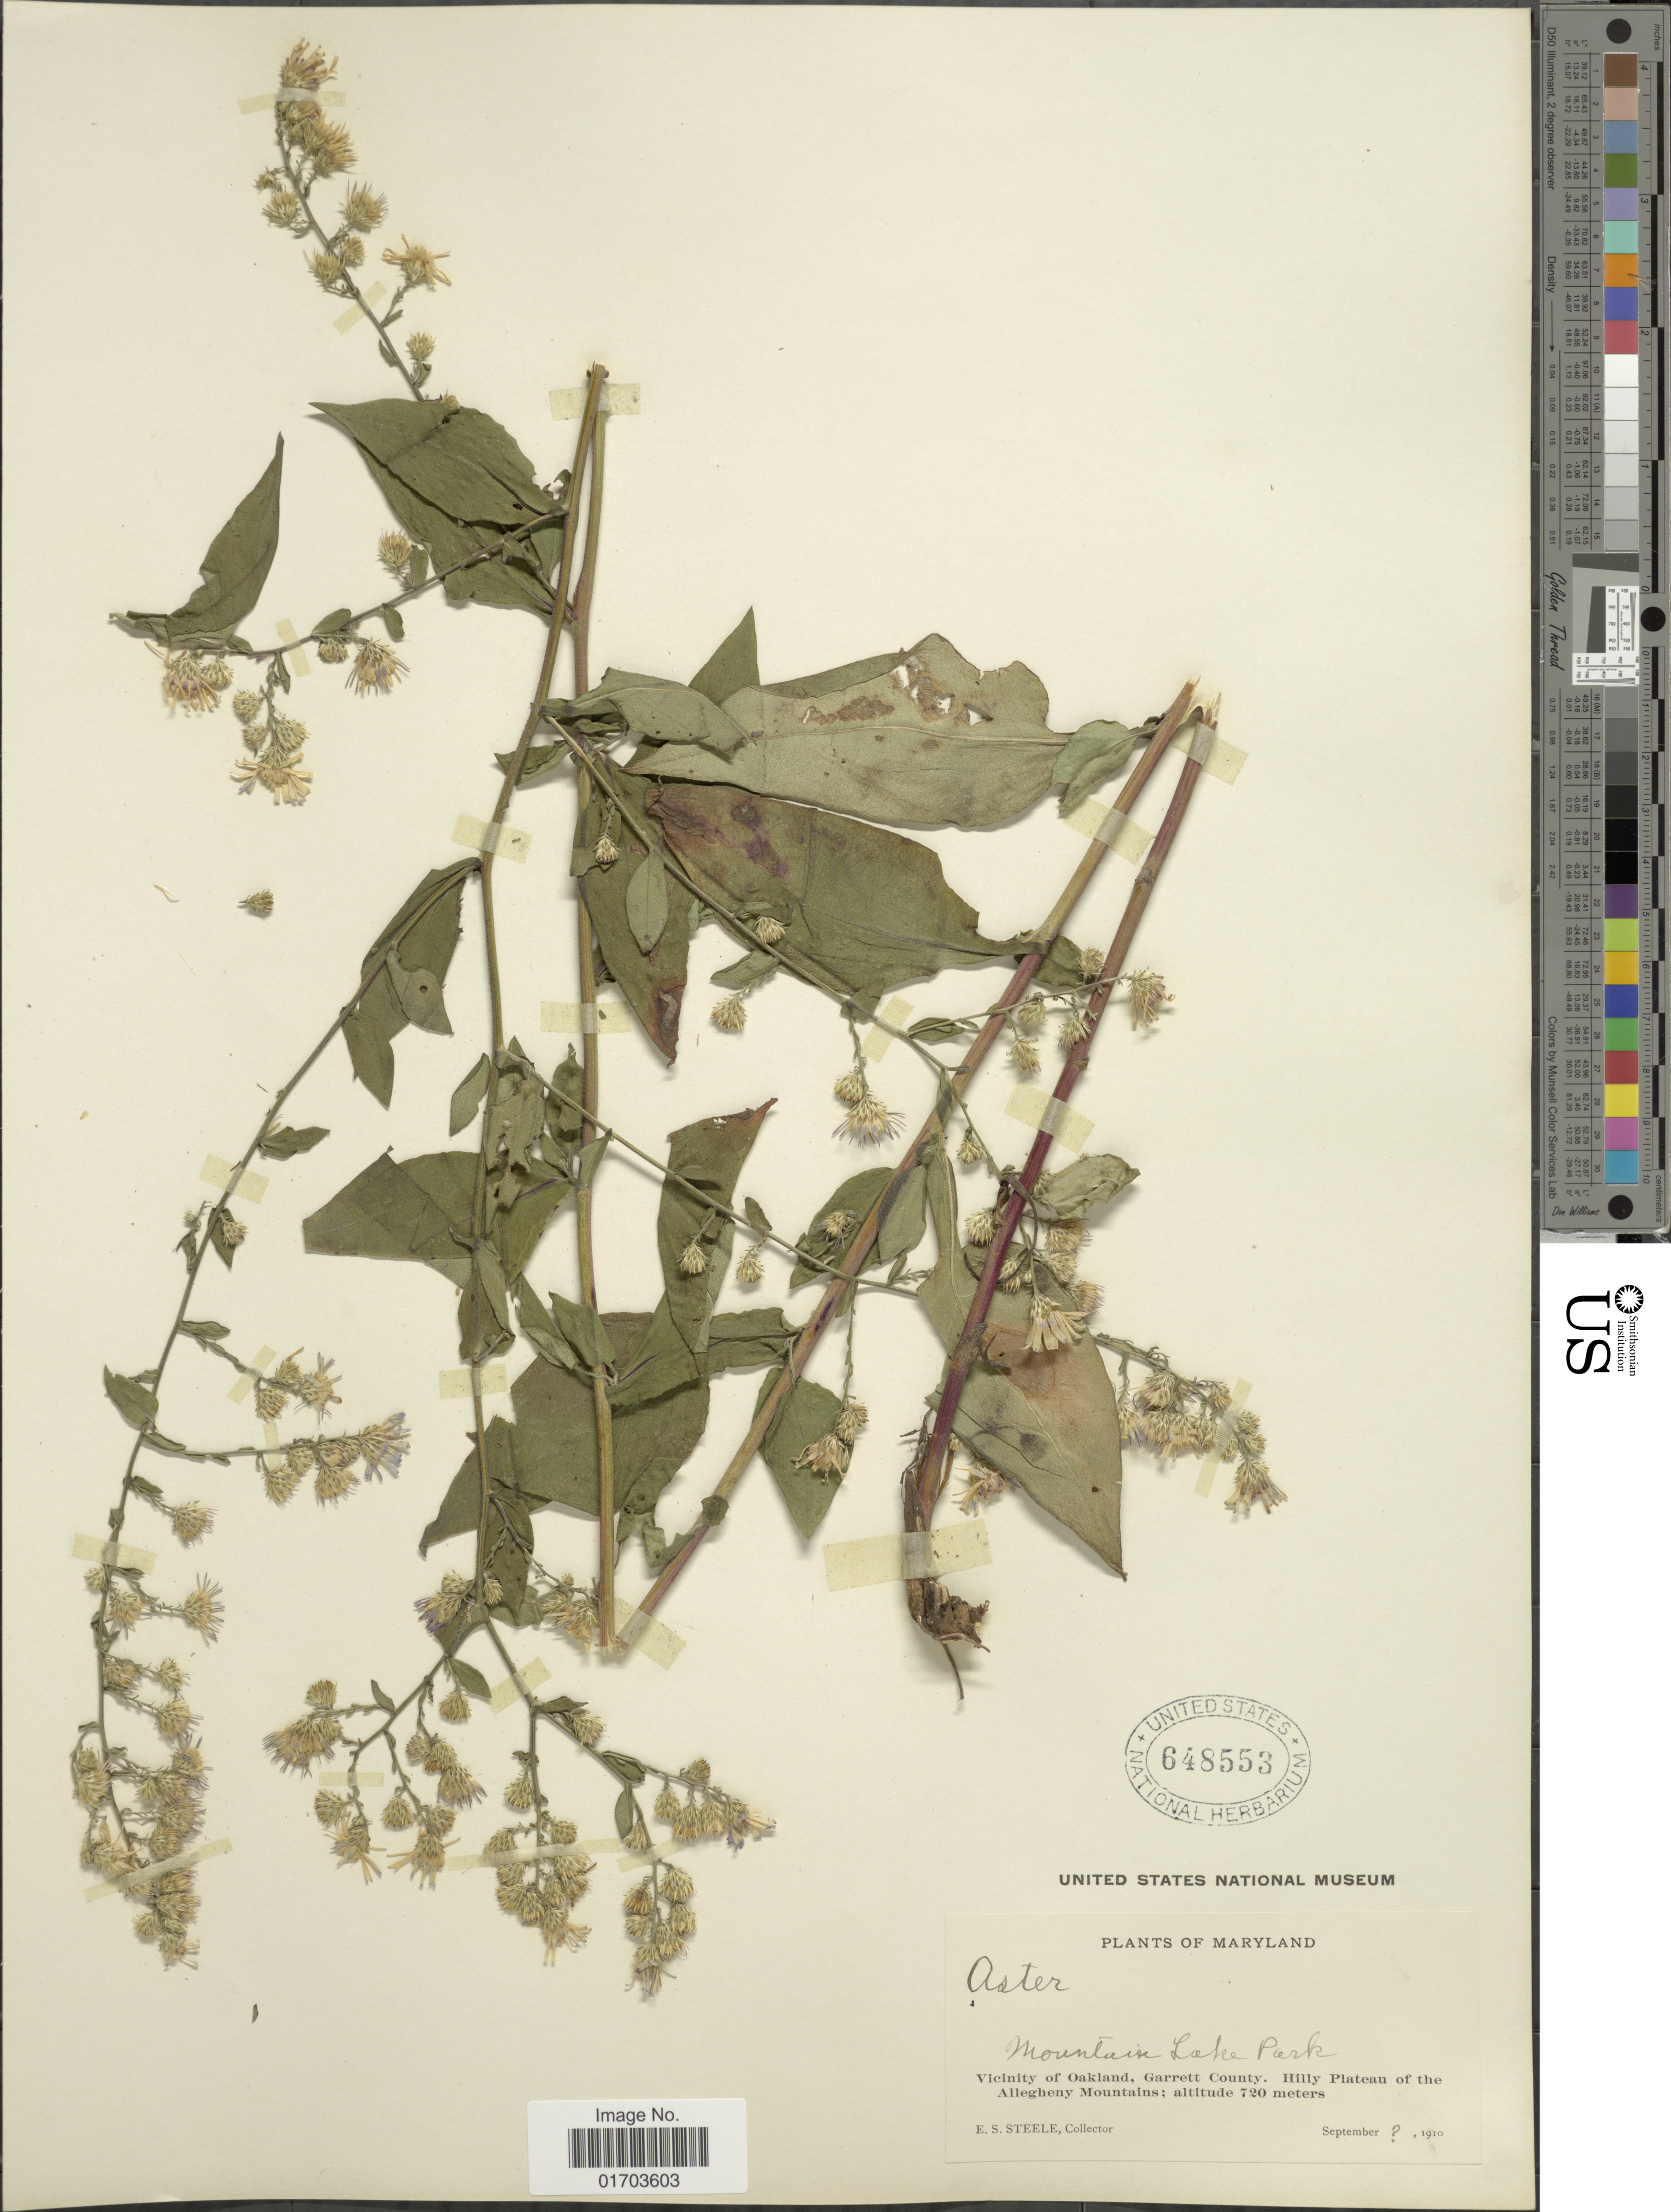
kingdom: Plantae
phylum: Tracheophyta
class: Magnoliopsida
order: Asterales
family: Asteraceae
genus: Symphyotrichum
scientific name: Symphyotrichum undulatum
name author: (L.) G.L. Nesom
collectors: E. Steele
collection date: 1910-09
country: United States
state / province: Maryland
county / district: Garrett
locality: Maryland. Mountain Lake Park. Vicinity of Oakland, Garrett County. Hilly Plateau of the Allegheny Mountains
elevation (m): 720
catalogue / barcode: US 648553